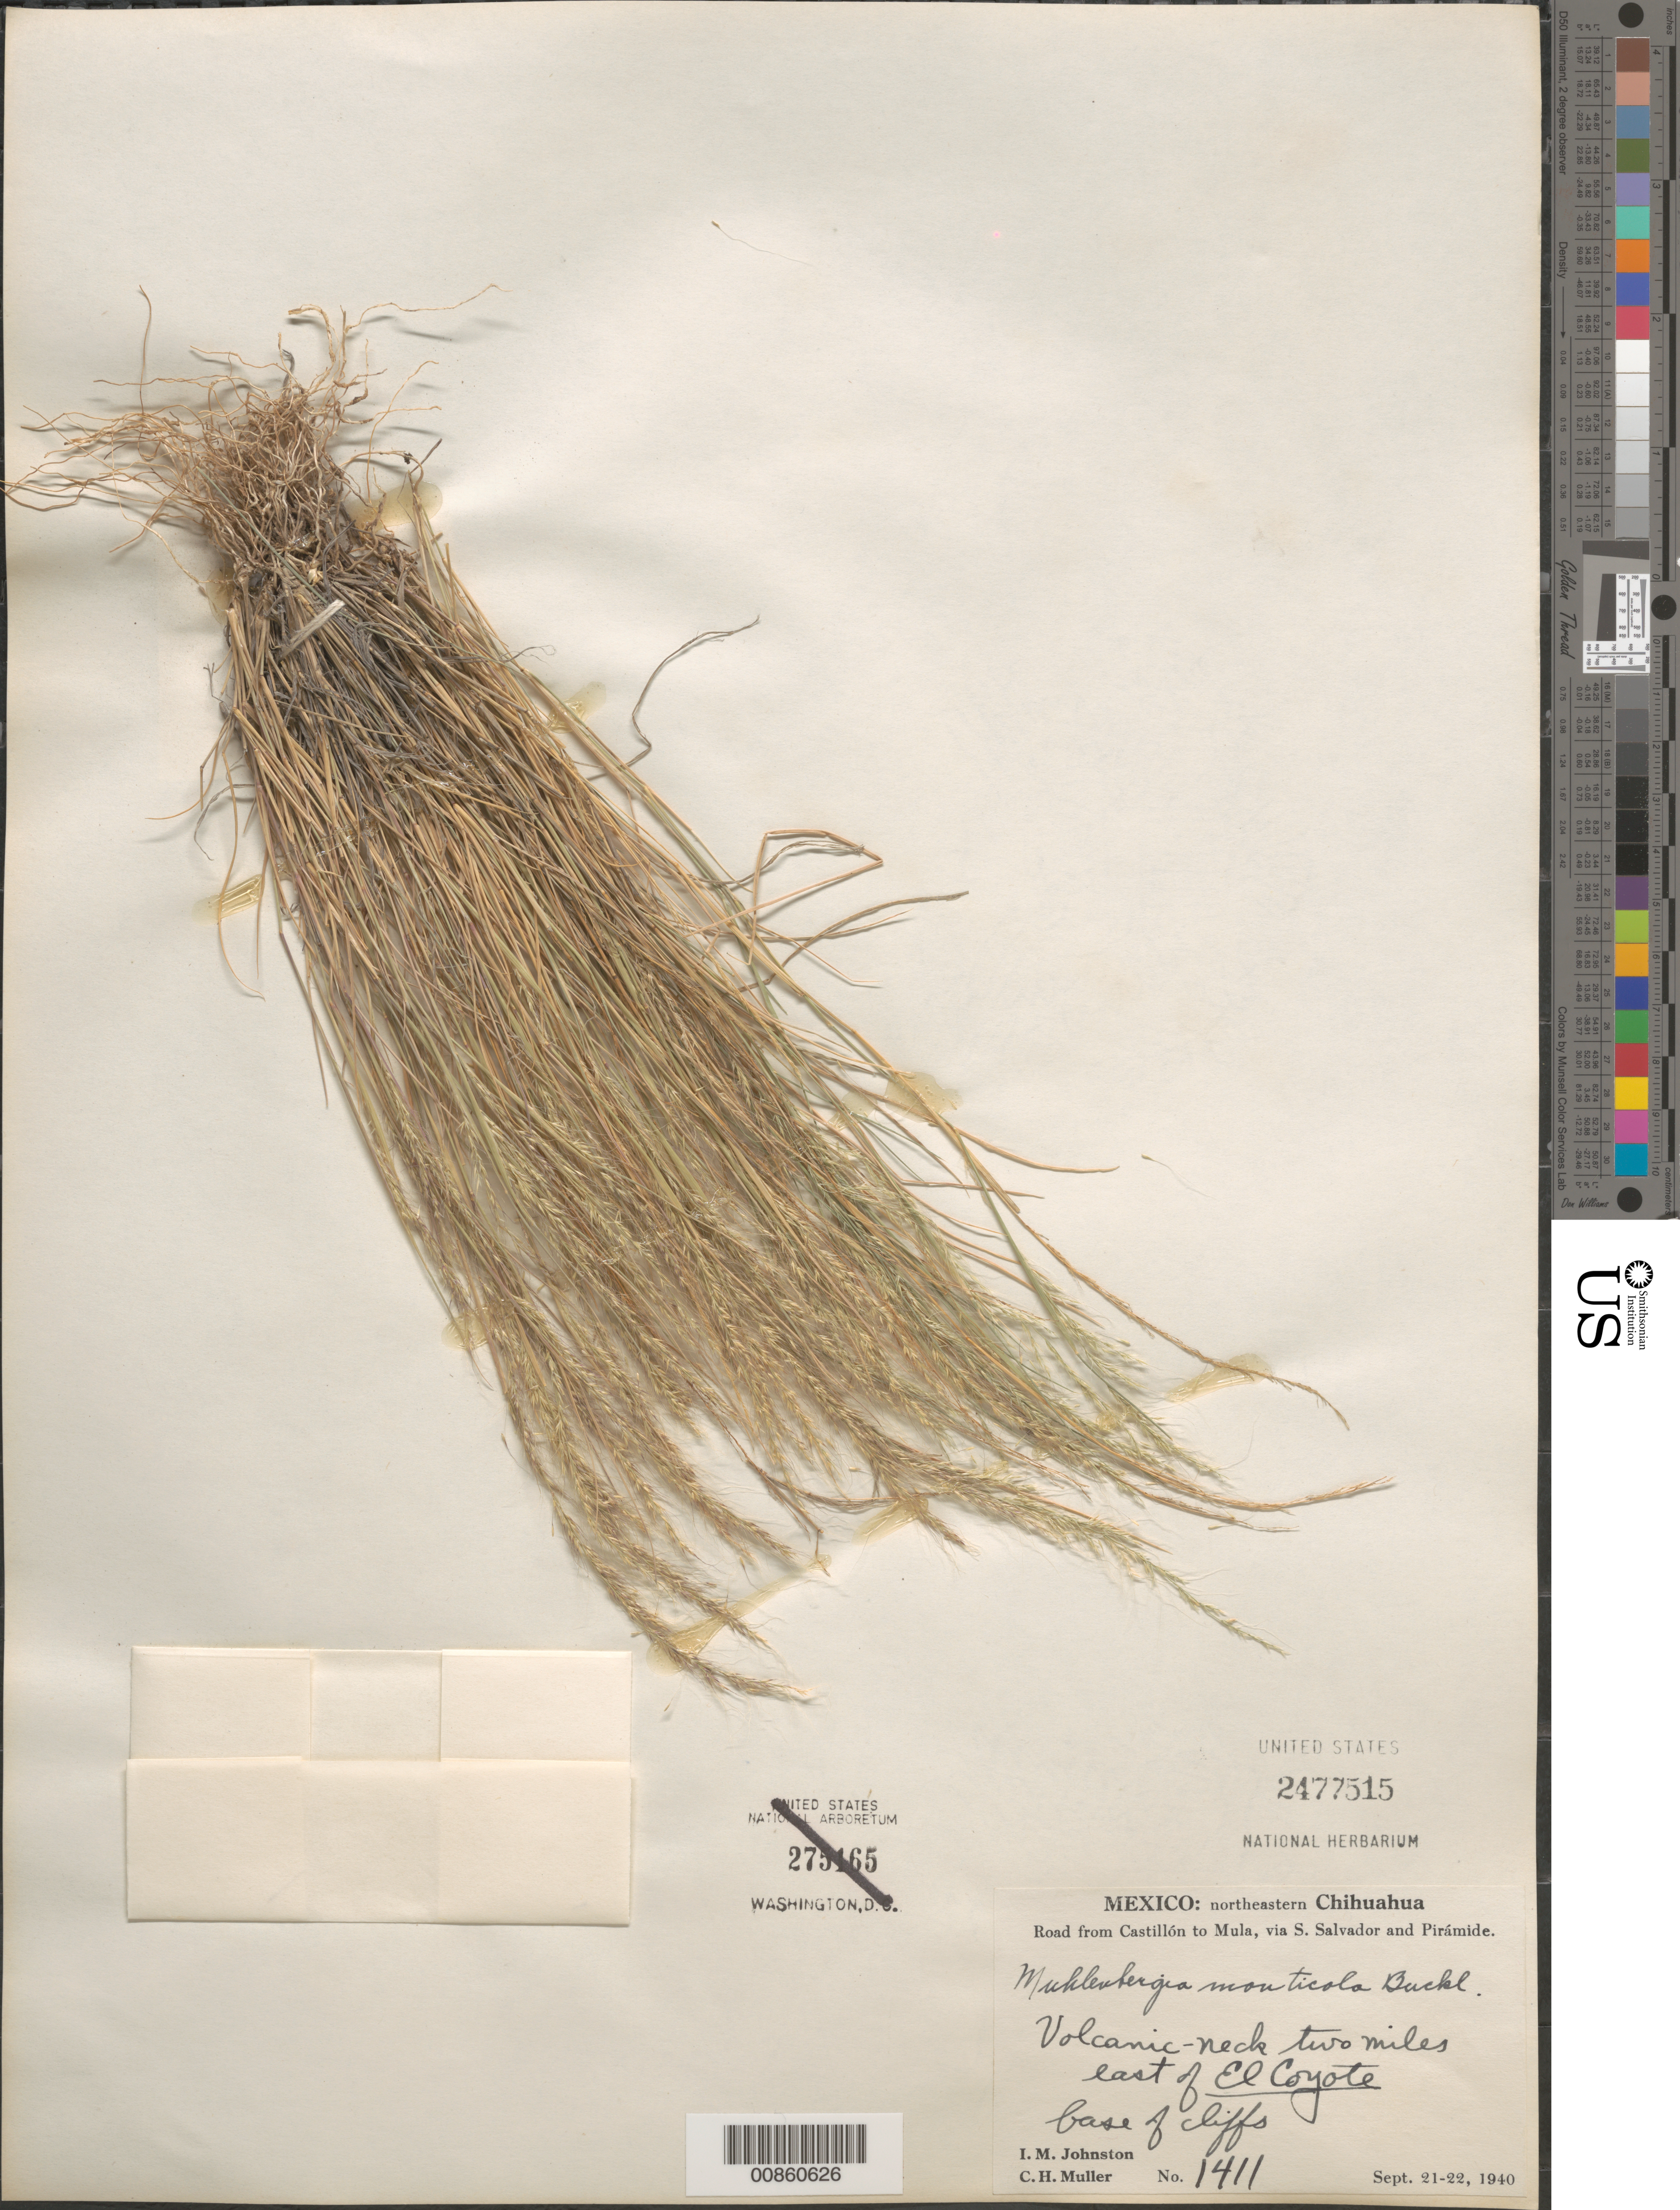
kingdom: Plantae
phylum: Tracheophyta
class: Liliopsida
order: Poales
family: Poaceae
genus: Muhlenbergia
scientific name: Muhlenbergia monticola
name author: Buckley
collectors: I.M. Johnston & C. H. Muller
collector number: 1411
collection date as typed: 21 Sep 1940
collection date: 1940-09-21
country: Mexico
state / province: Chihuahua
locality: Road from Castillon to Mula, via San Salvador and Piramide, Chih.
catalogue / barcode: US 2477515